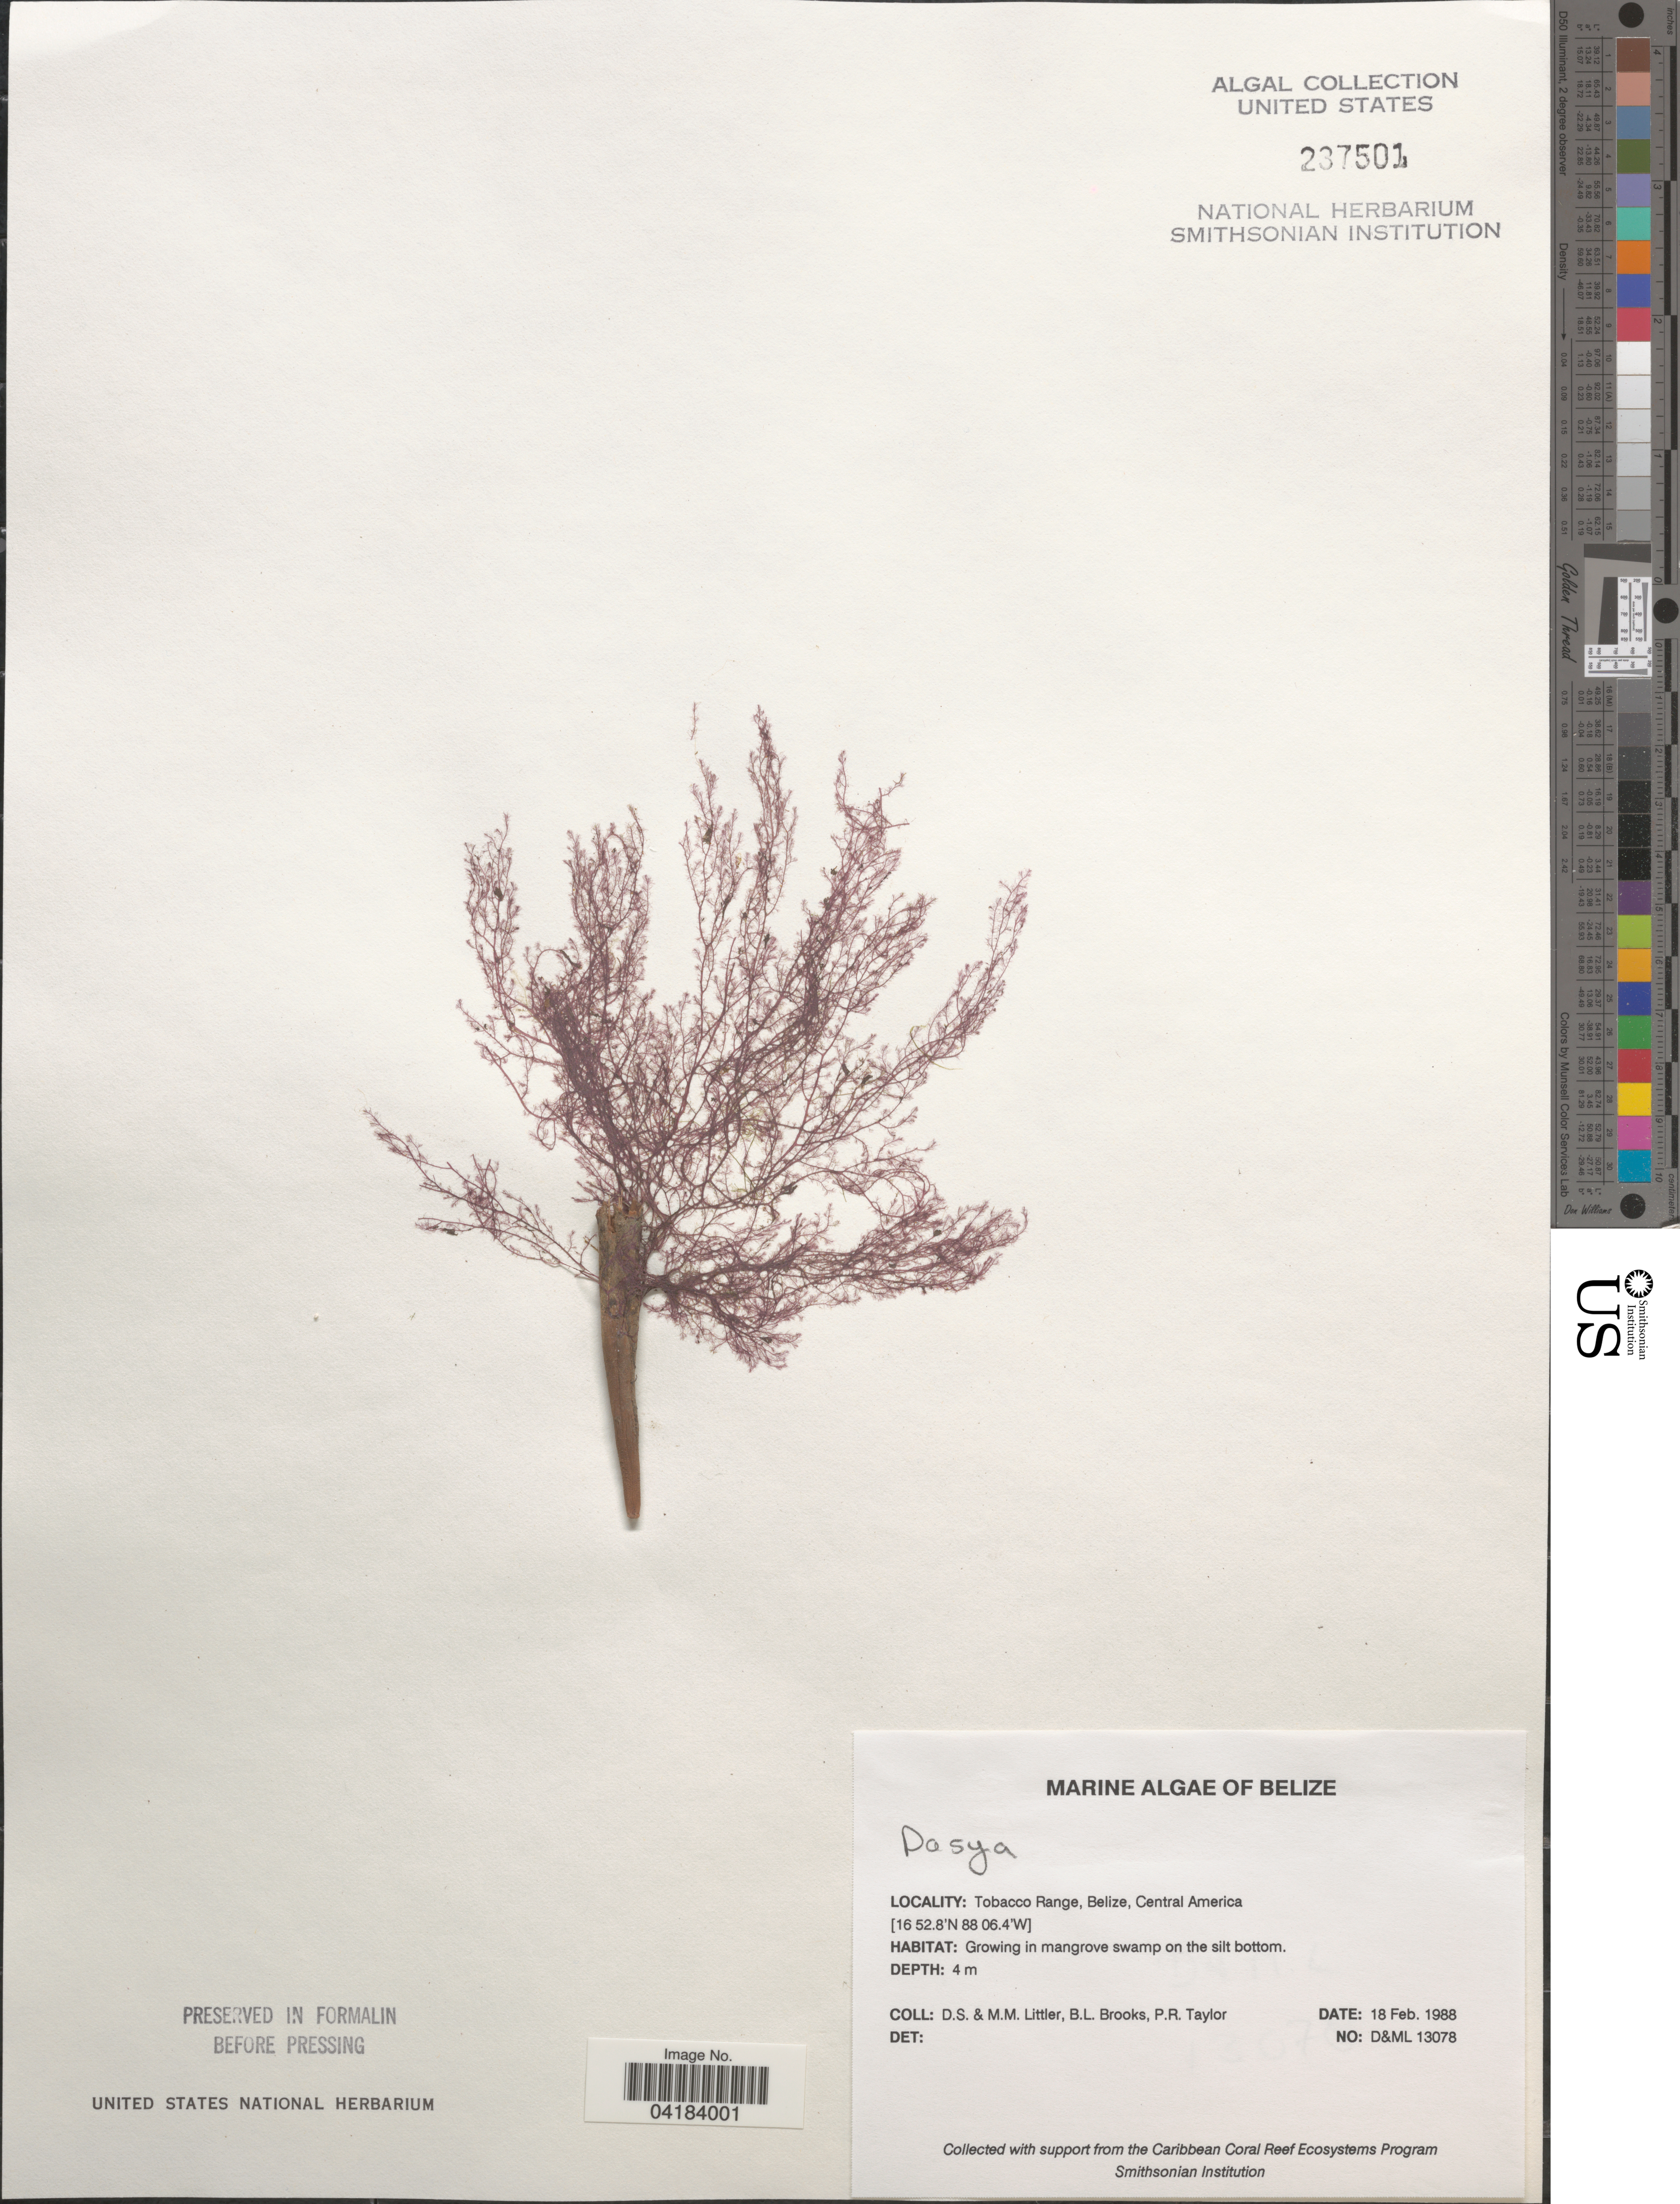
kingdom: Plantae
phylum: Rhodophyta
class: Florideophyceae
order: Ceramiales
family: Dasyaceae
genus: Dasya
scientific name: Dasya sp.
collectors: D. S. Littler, B. Brooks & P. R. Taylor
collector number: D&ML13078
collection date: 1988-02-18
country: Belize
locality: Tobacco Range.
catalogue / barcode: US 237501